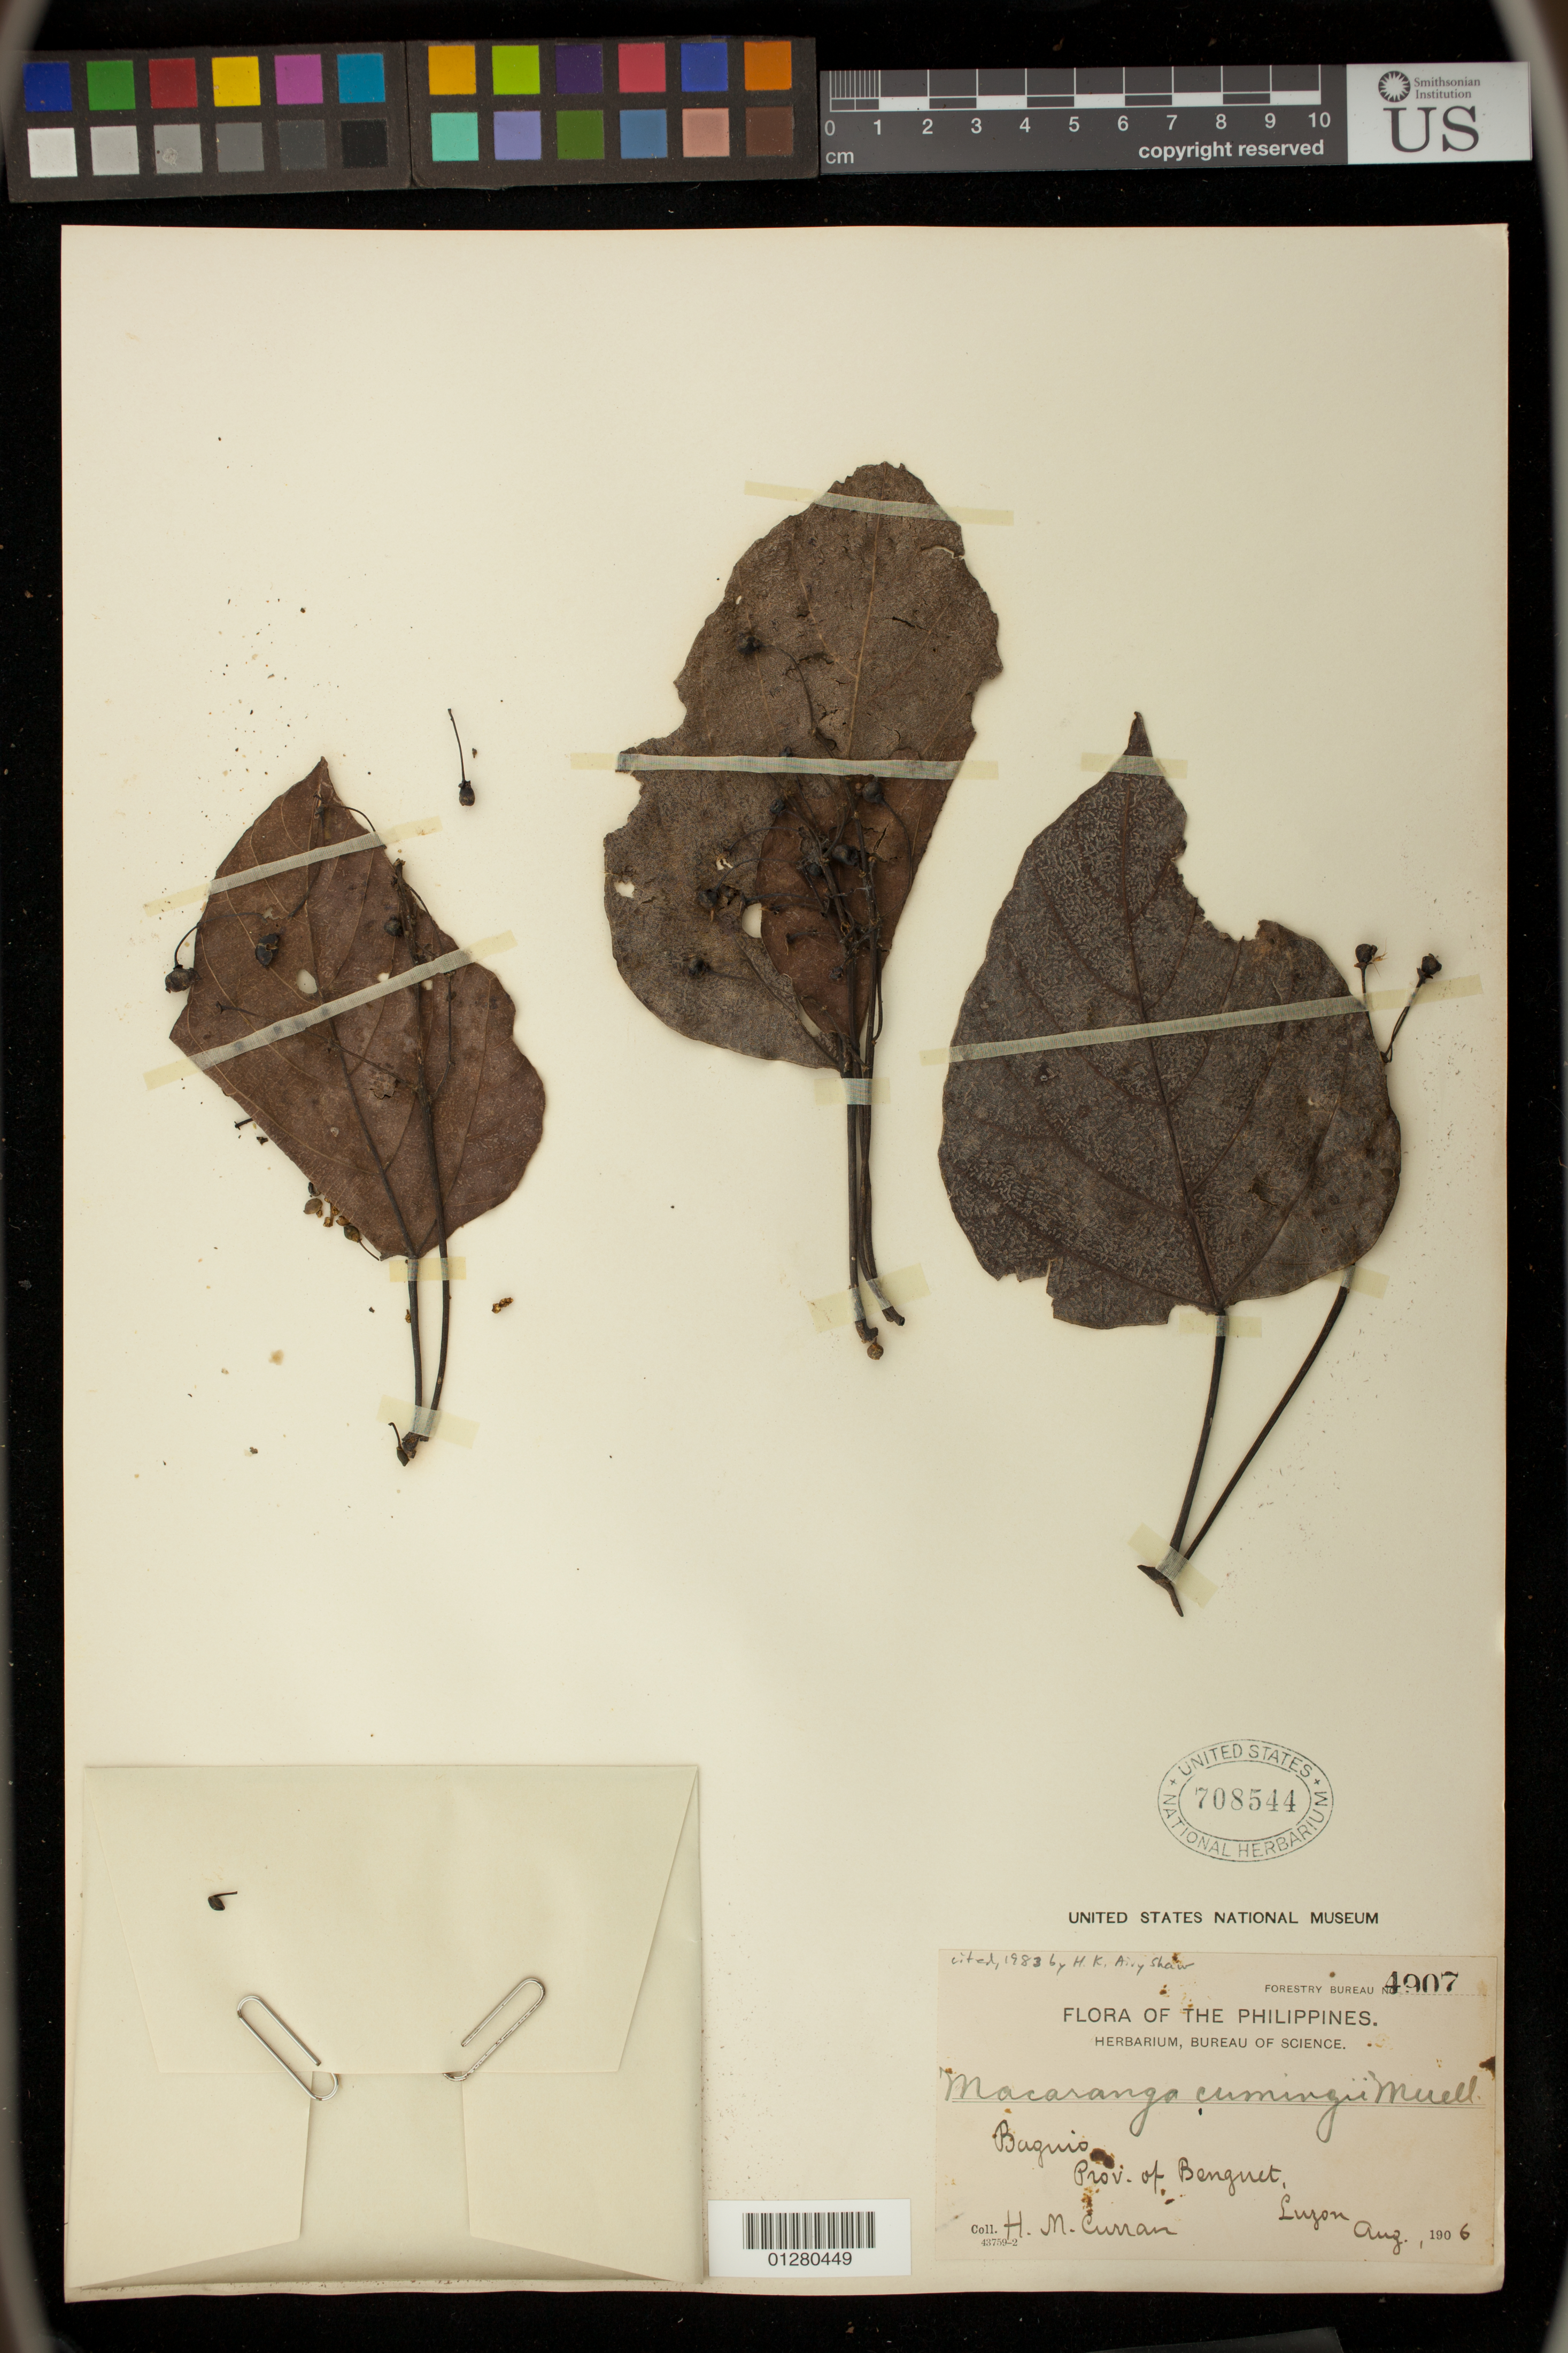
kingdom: Plantae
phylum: Tracheophyta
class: Magnoliopsida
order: Malpighiales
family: Euphorbiaceae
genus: Macaranga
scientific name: Macaranga cumingii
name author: Müll. Arg.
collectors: H. M. Curran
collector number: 4907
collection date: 1906-08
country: Philippines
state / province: Cordillera (Administrative Region)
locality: Baguio,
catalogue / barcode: US 708544